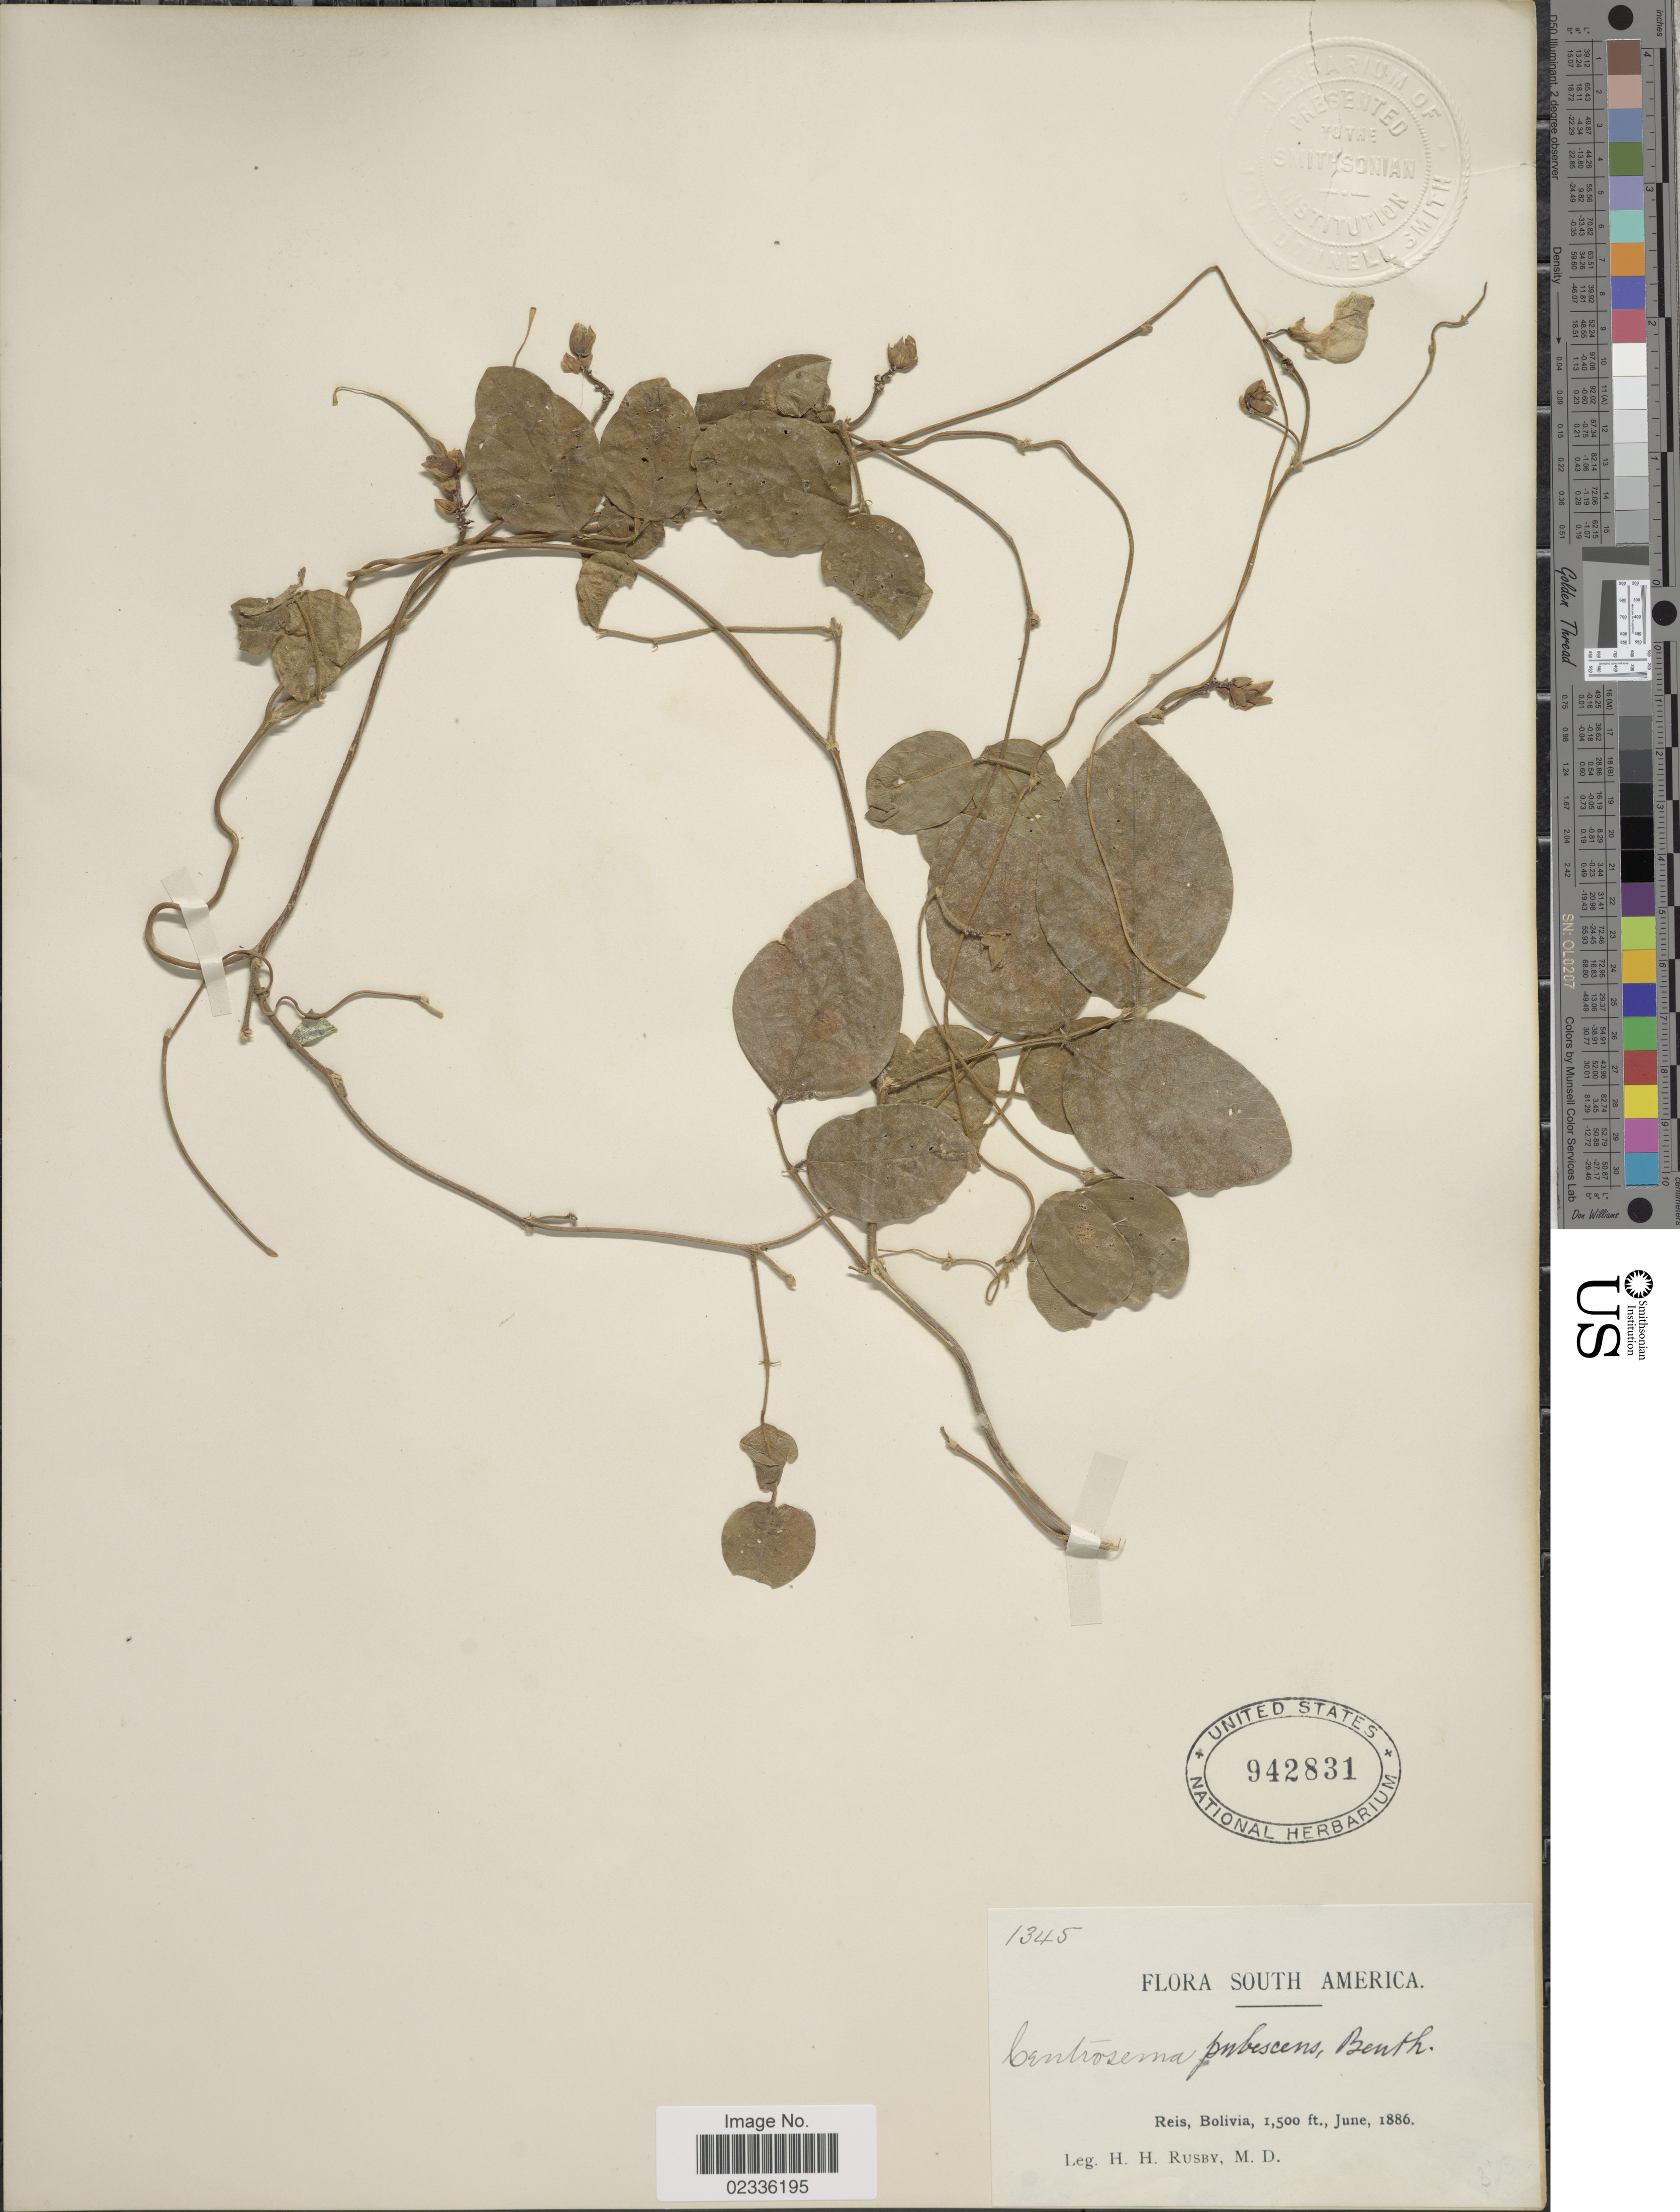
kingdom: Plantae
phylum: Tracheophyta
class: Magnoliopsida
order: Fabales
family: Fabaceae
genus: Centrosema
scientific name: Centrosema pubescens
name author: Benth.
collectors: H. H. Rusby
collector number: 1345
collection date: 1886-06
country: Bolivia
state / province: Pando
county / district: Nicolas Suarez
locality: Reis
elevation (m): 457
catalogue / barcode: US 942831